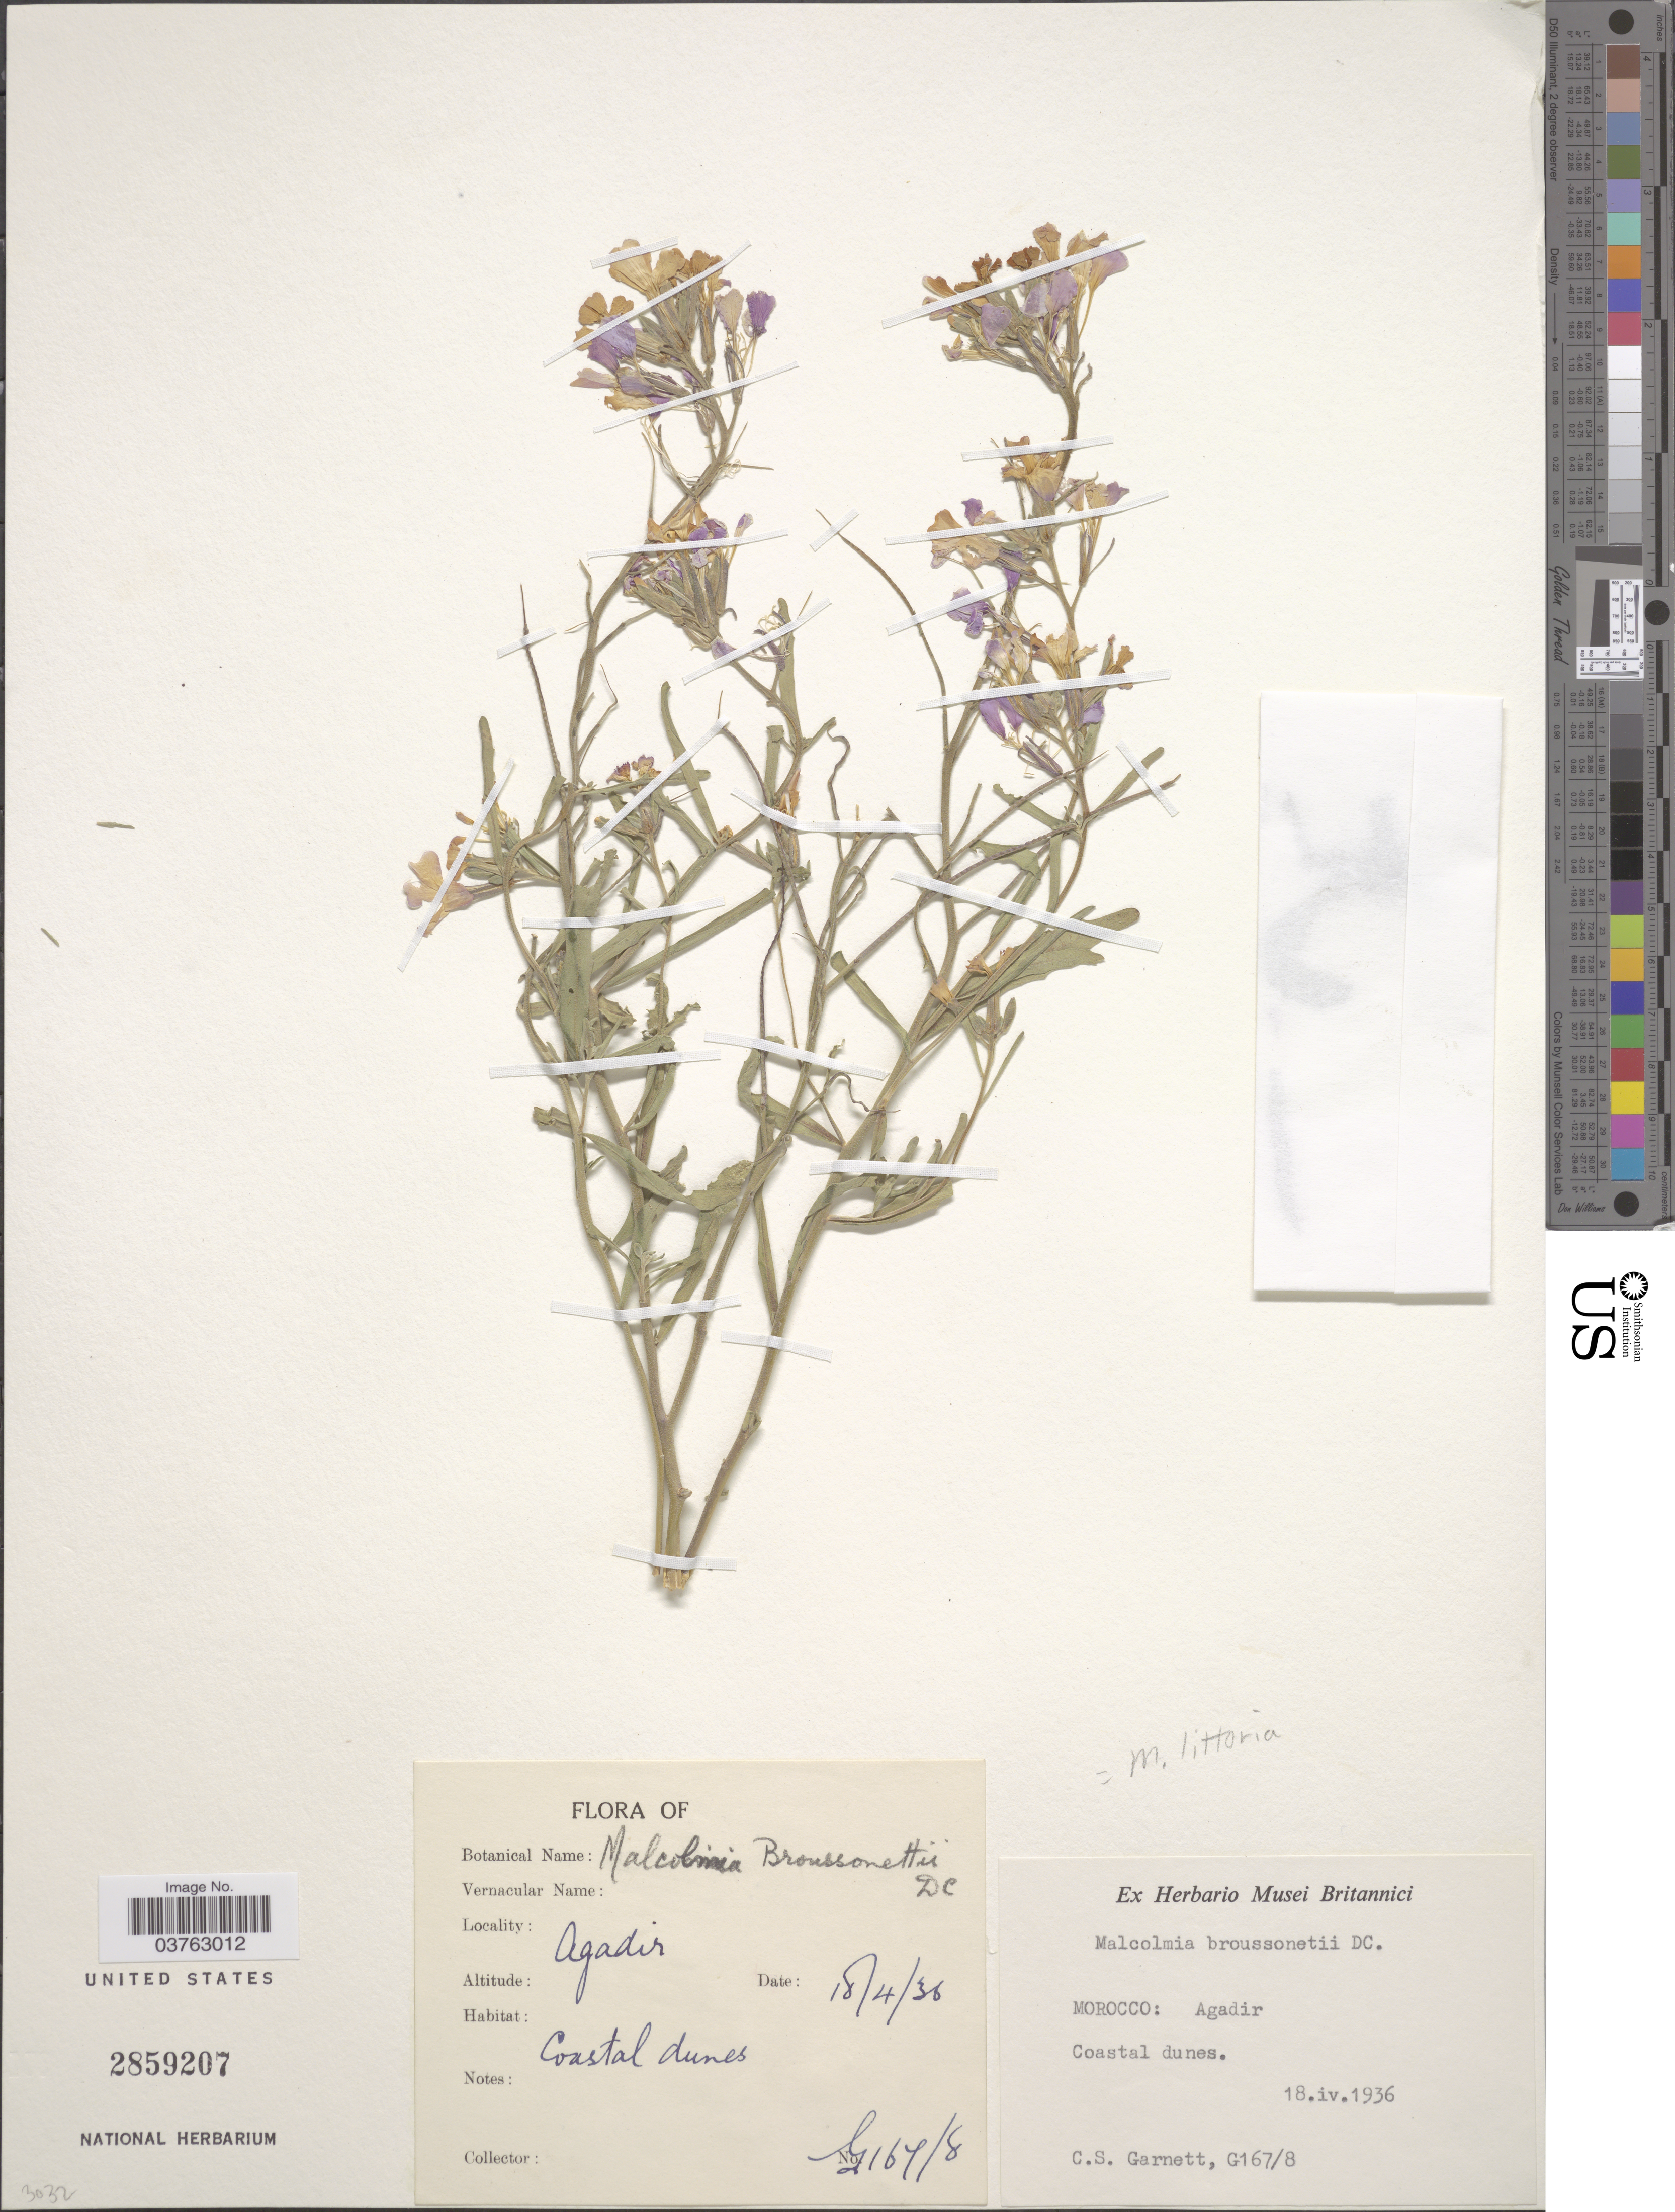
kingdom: Plantae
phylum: Tracheophyta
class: Magnoliopsida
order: Brassicales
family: Brassicaceae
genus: Malcolmia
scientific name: Malcolmia littorea var. multicaulis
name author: (Pomel) Maire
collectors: C. Garnett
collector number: G167/8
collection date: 1936-04-18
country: Morocco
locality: Agadir.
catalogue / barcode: US 2859207